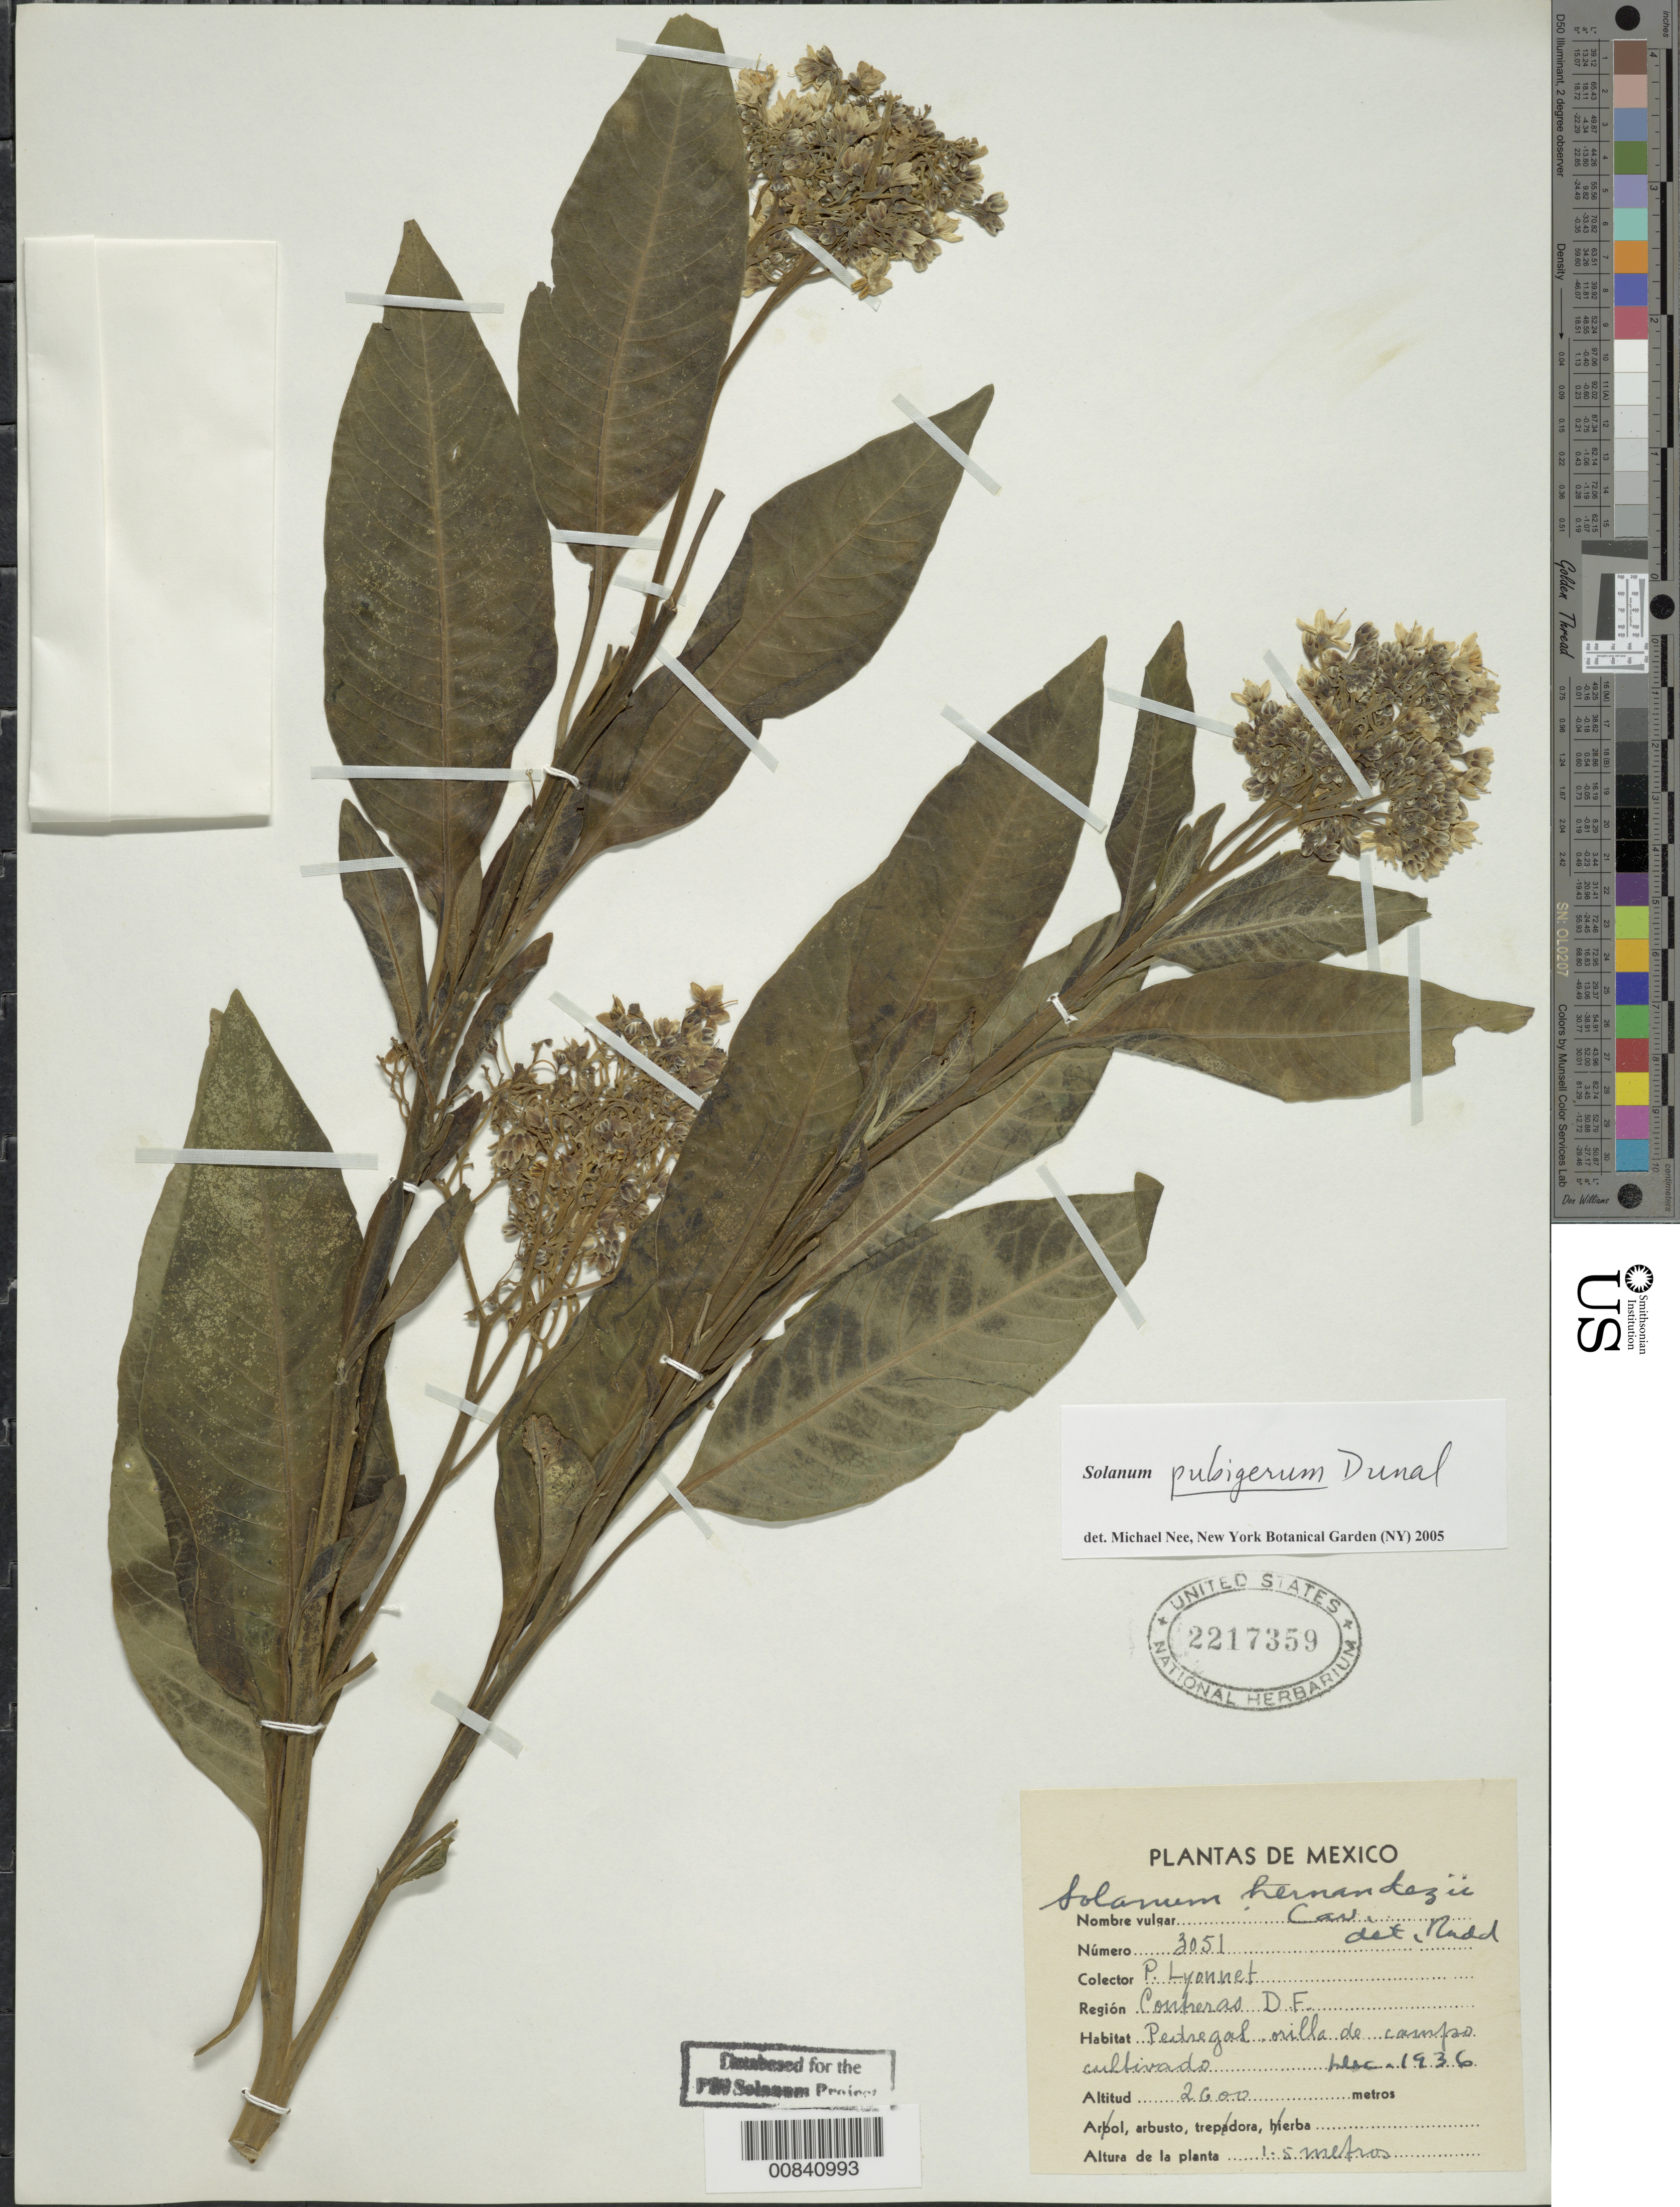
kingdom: Plantae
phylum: Tracheophyta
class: Magnoliopsida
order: Solanales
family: Solanaceae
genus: Solanum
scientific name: Solanum pubigerum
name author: Dunal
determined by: Knapp, S. D.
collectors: Bro. E. Lyonnet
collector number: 3051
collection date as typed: Dec 1936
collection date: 1936-12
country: Mexico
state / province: Distrito Federal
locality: Contreras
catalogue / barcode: US 2217359